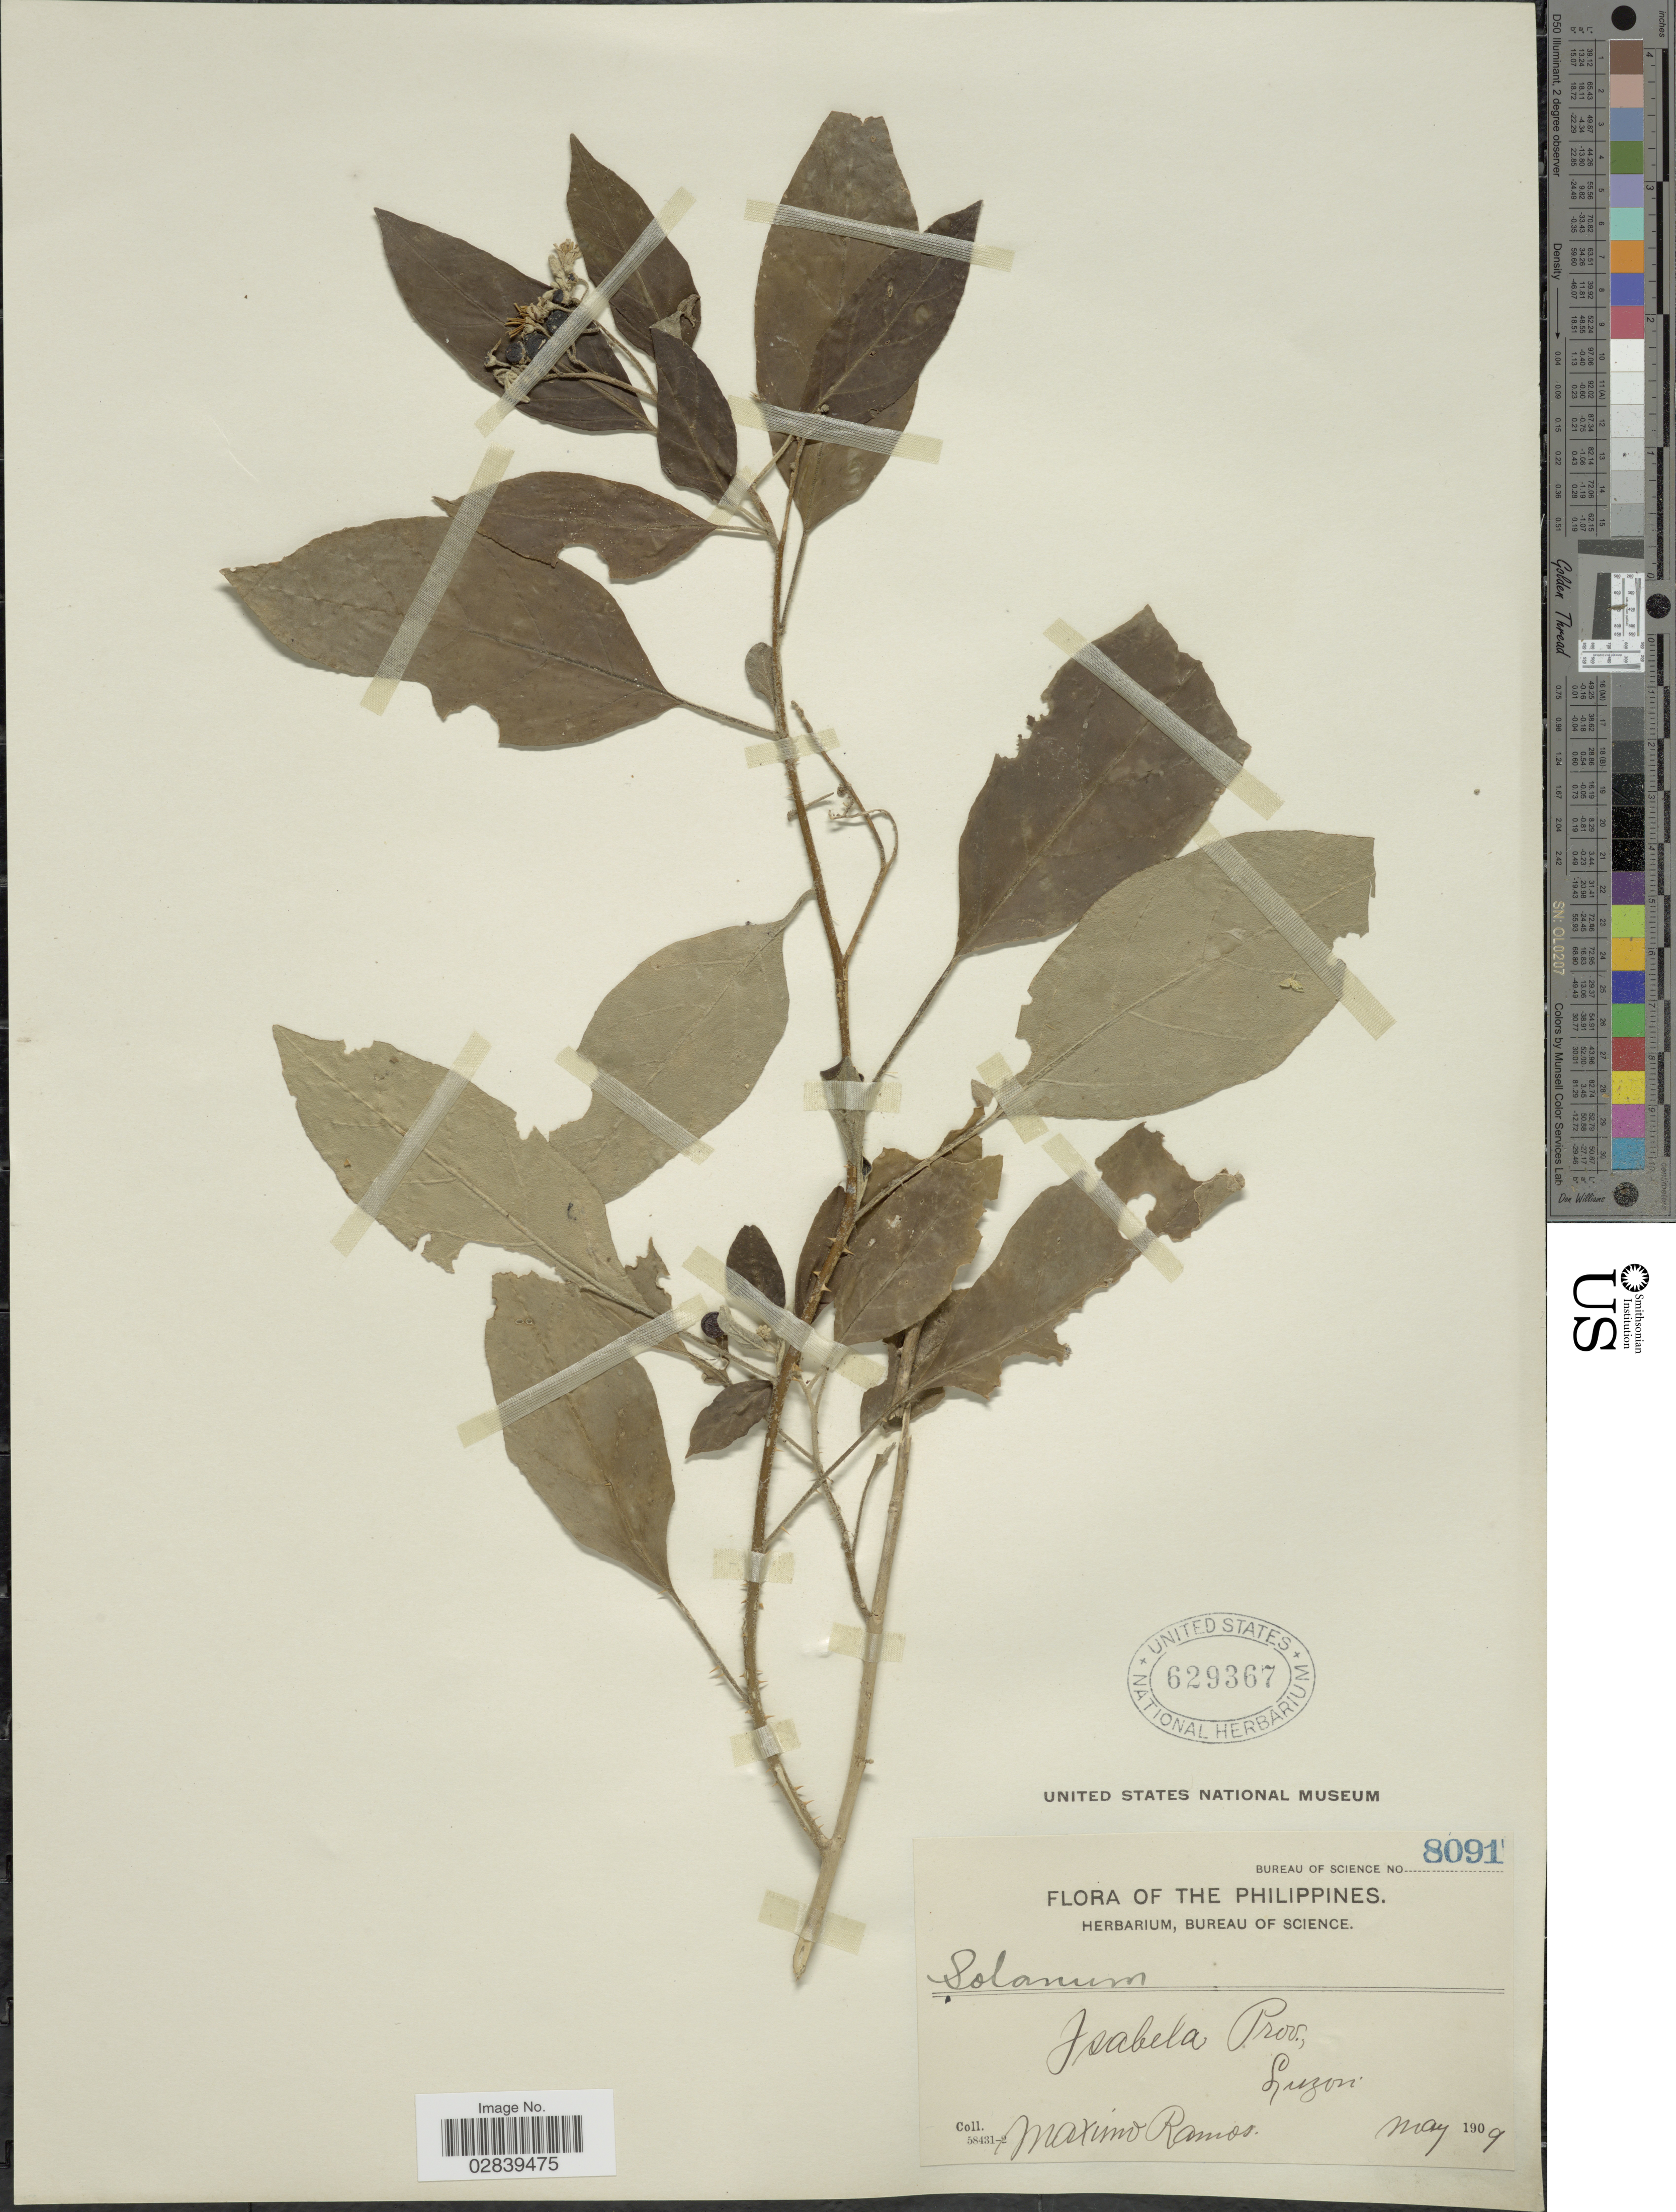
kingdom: Plantae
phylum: Tracheophyta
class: Magnoliopsida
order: Solanales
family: Solanaceae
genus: Solanum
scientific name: Solanum sp.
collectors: M. Ramos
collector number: Bureau of Science 8091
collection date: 1909-05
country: Philippines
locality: Isabela Prov., Luzon.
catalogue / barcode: US 629367